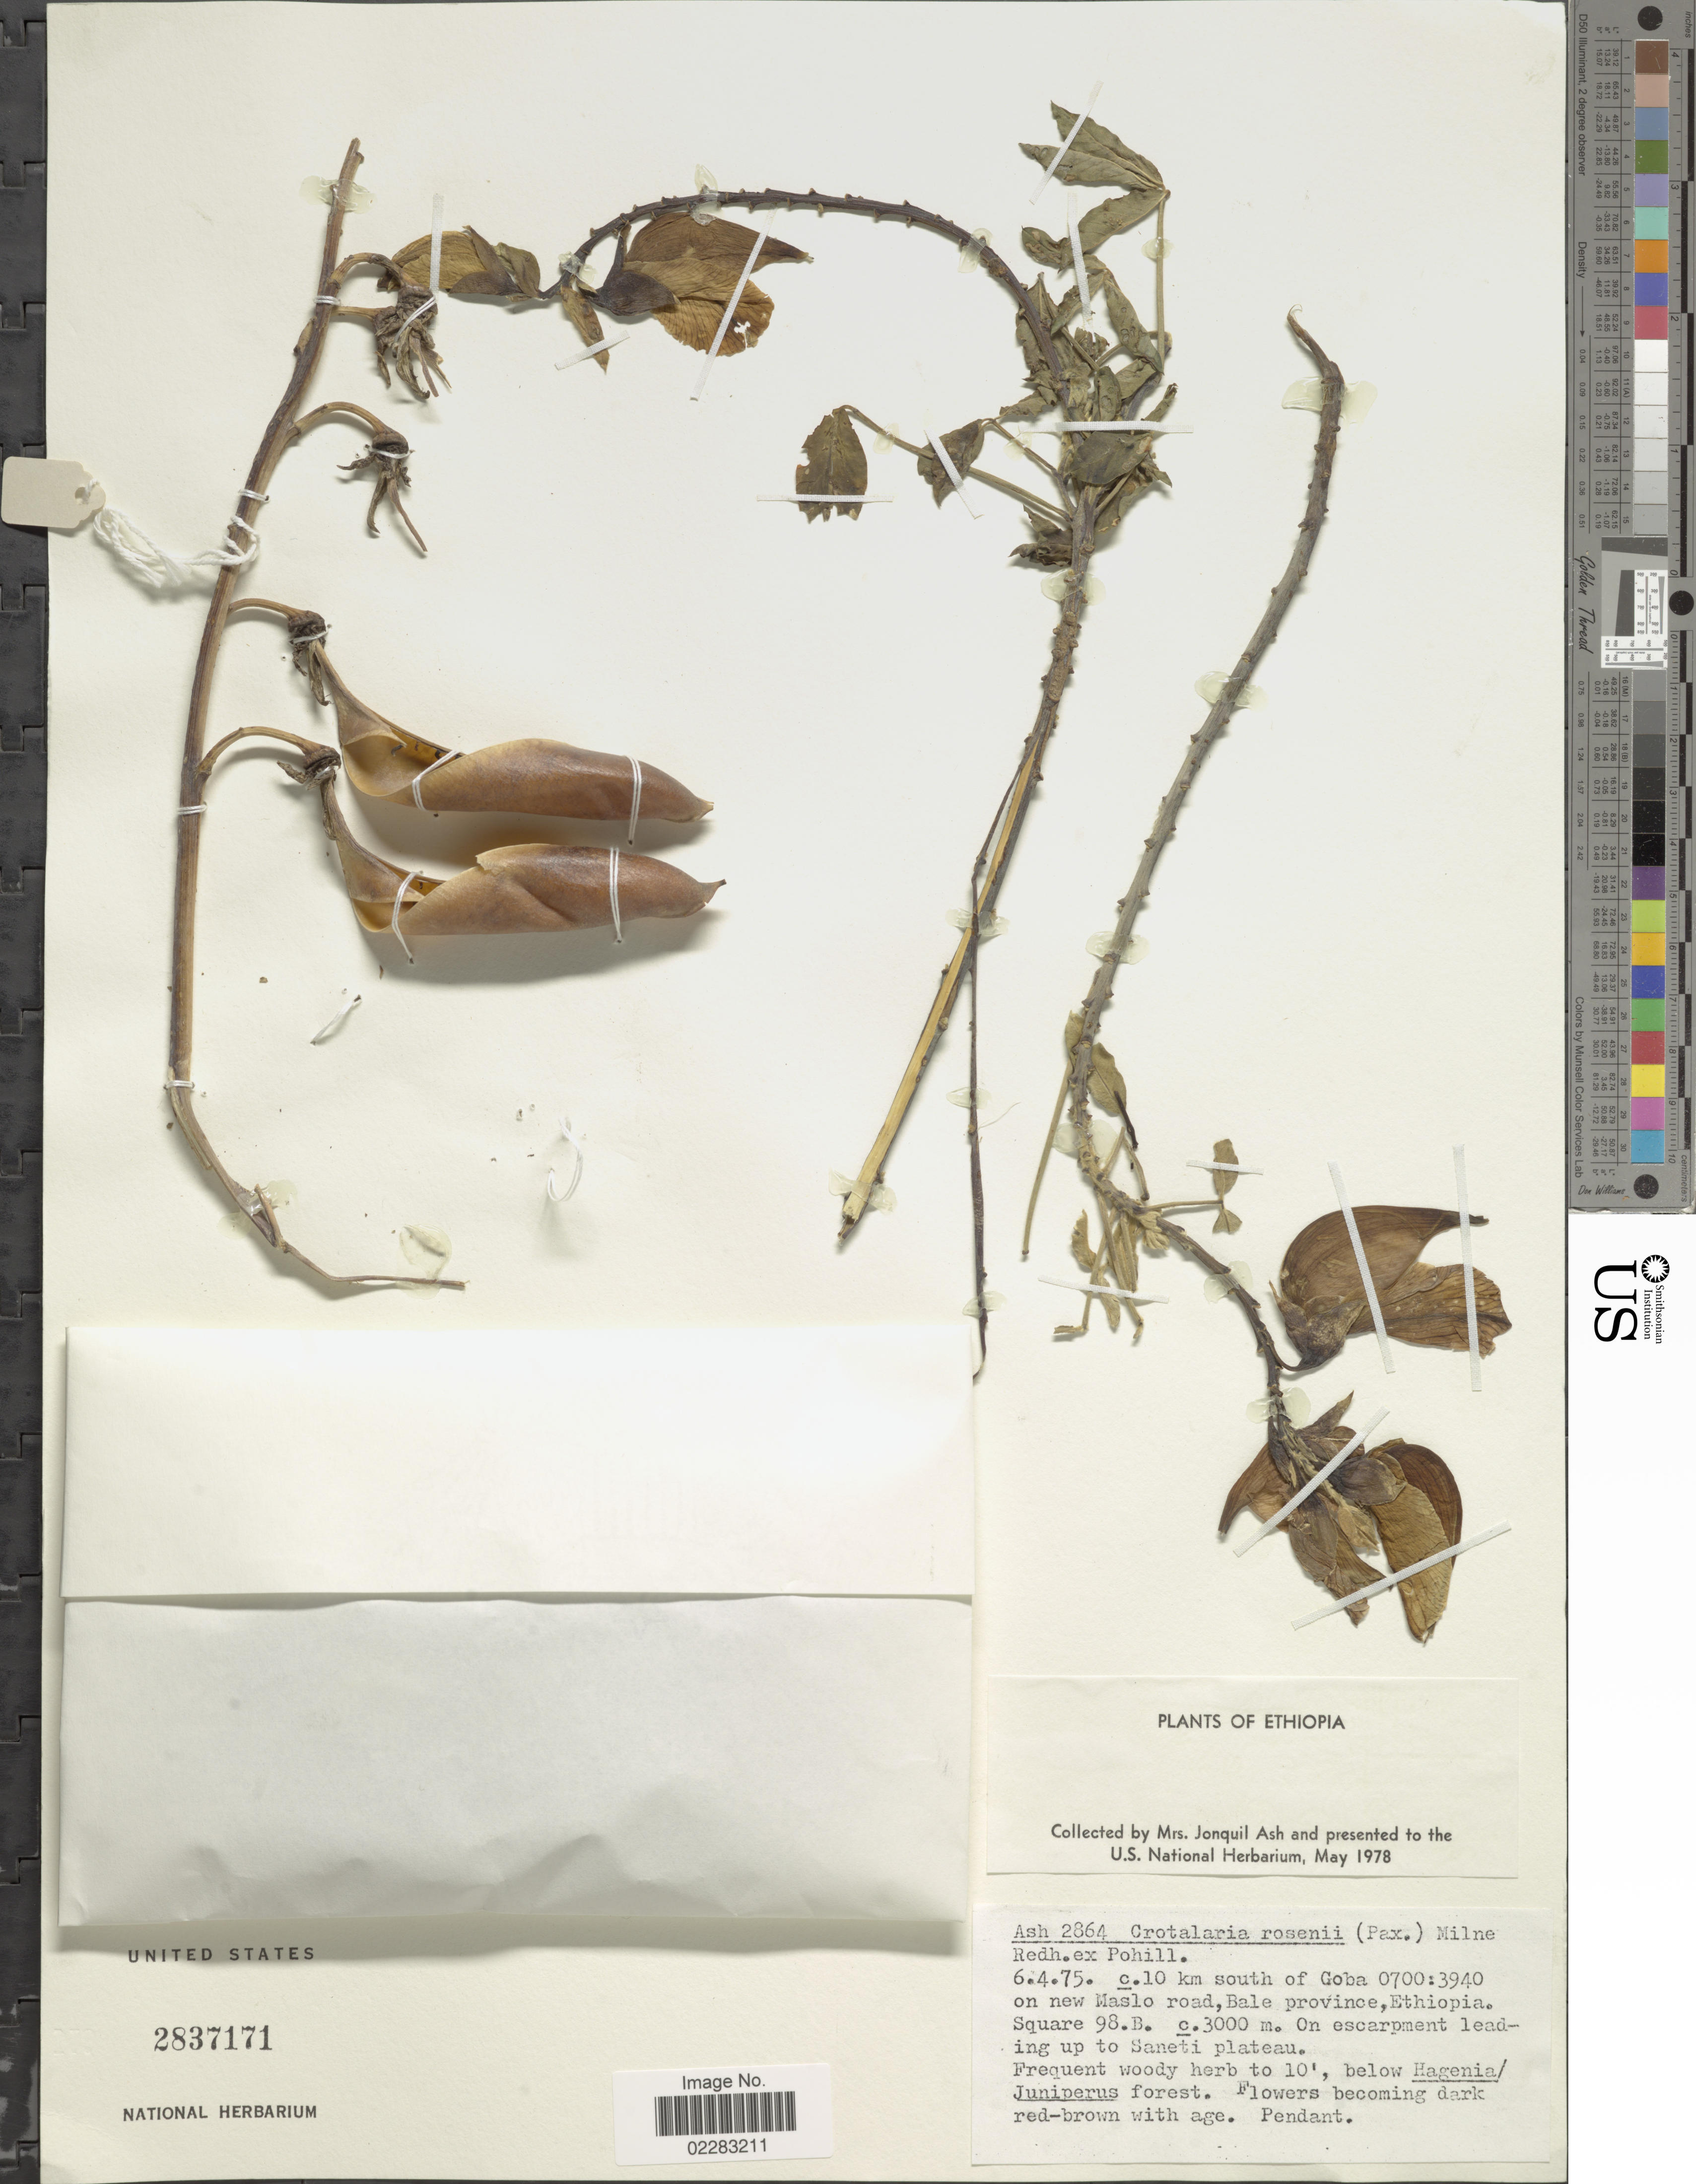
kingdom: Plantae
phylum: Tracheophyta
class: Magnoliopsida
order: Fabales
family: Fabaceae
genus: Crotalaria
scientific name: Crotalaria rosenii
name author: (Pax) Polhill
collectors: J. Ash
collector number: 2864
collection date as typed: Transcribed d/m/y: 6/4/75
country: Ethiopia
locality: C. 10 km south of Goba, on new Maslo road, Bale Province.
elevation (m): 3000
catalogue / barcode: US 2837171